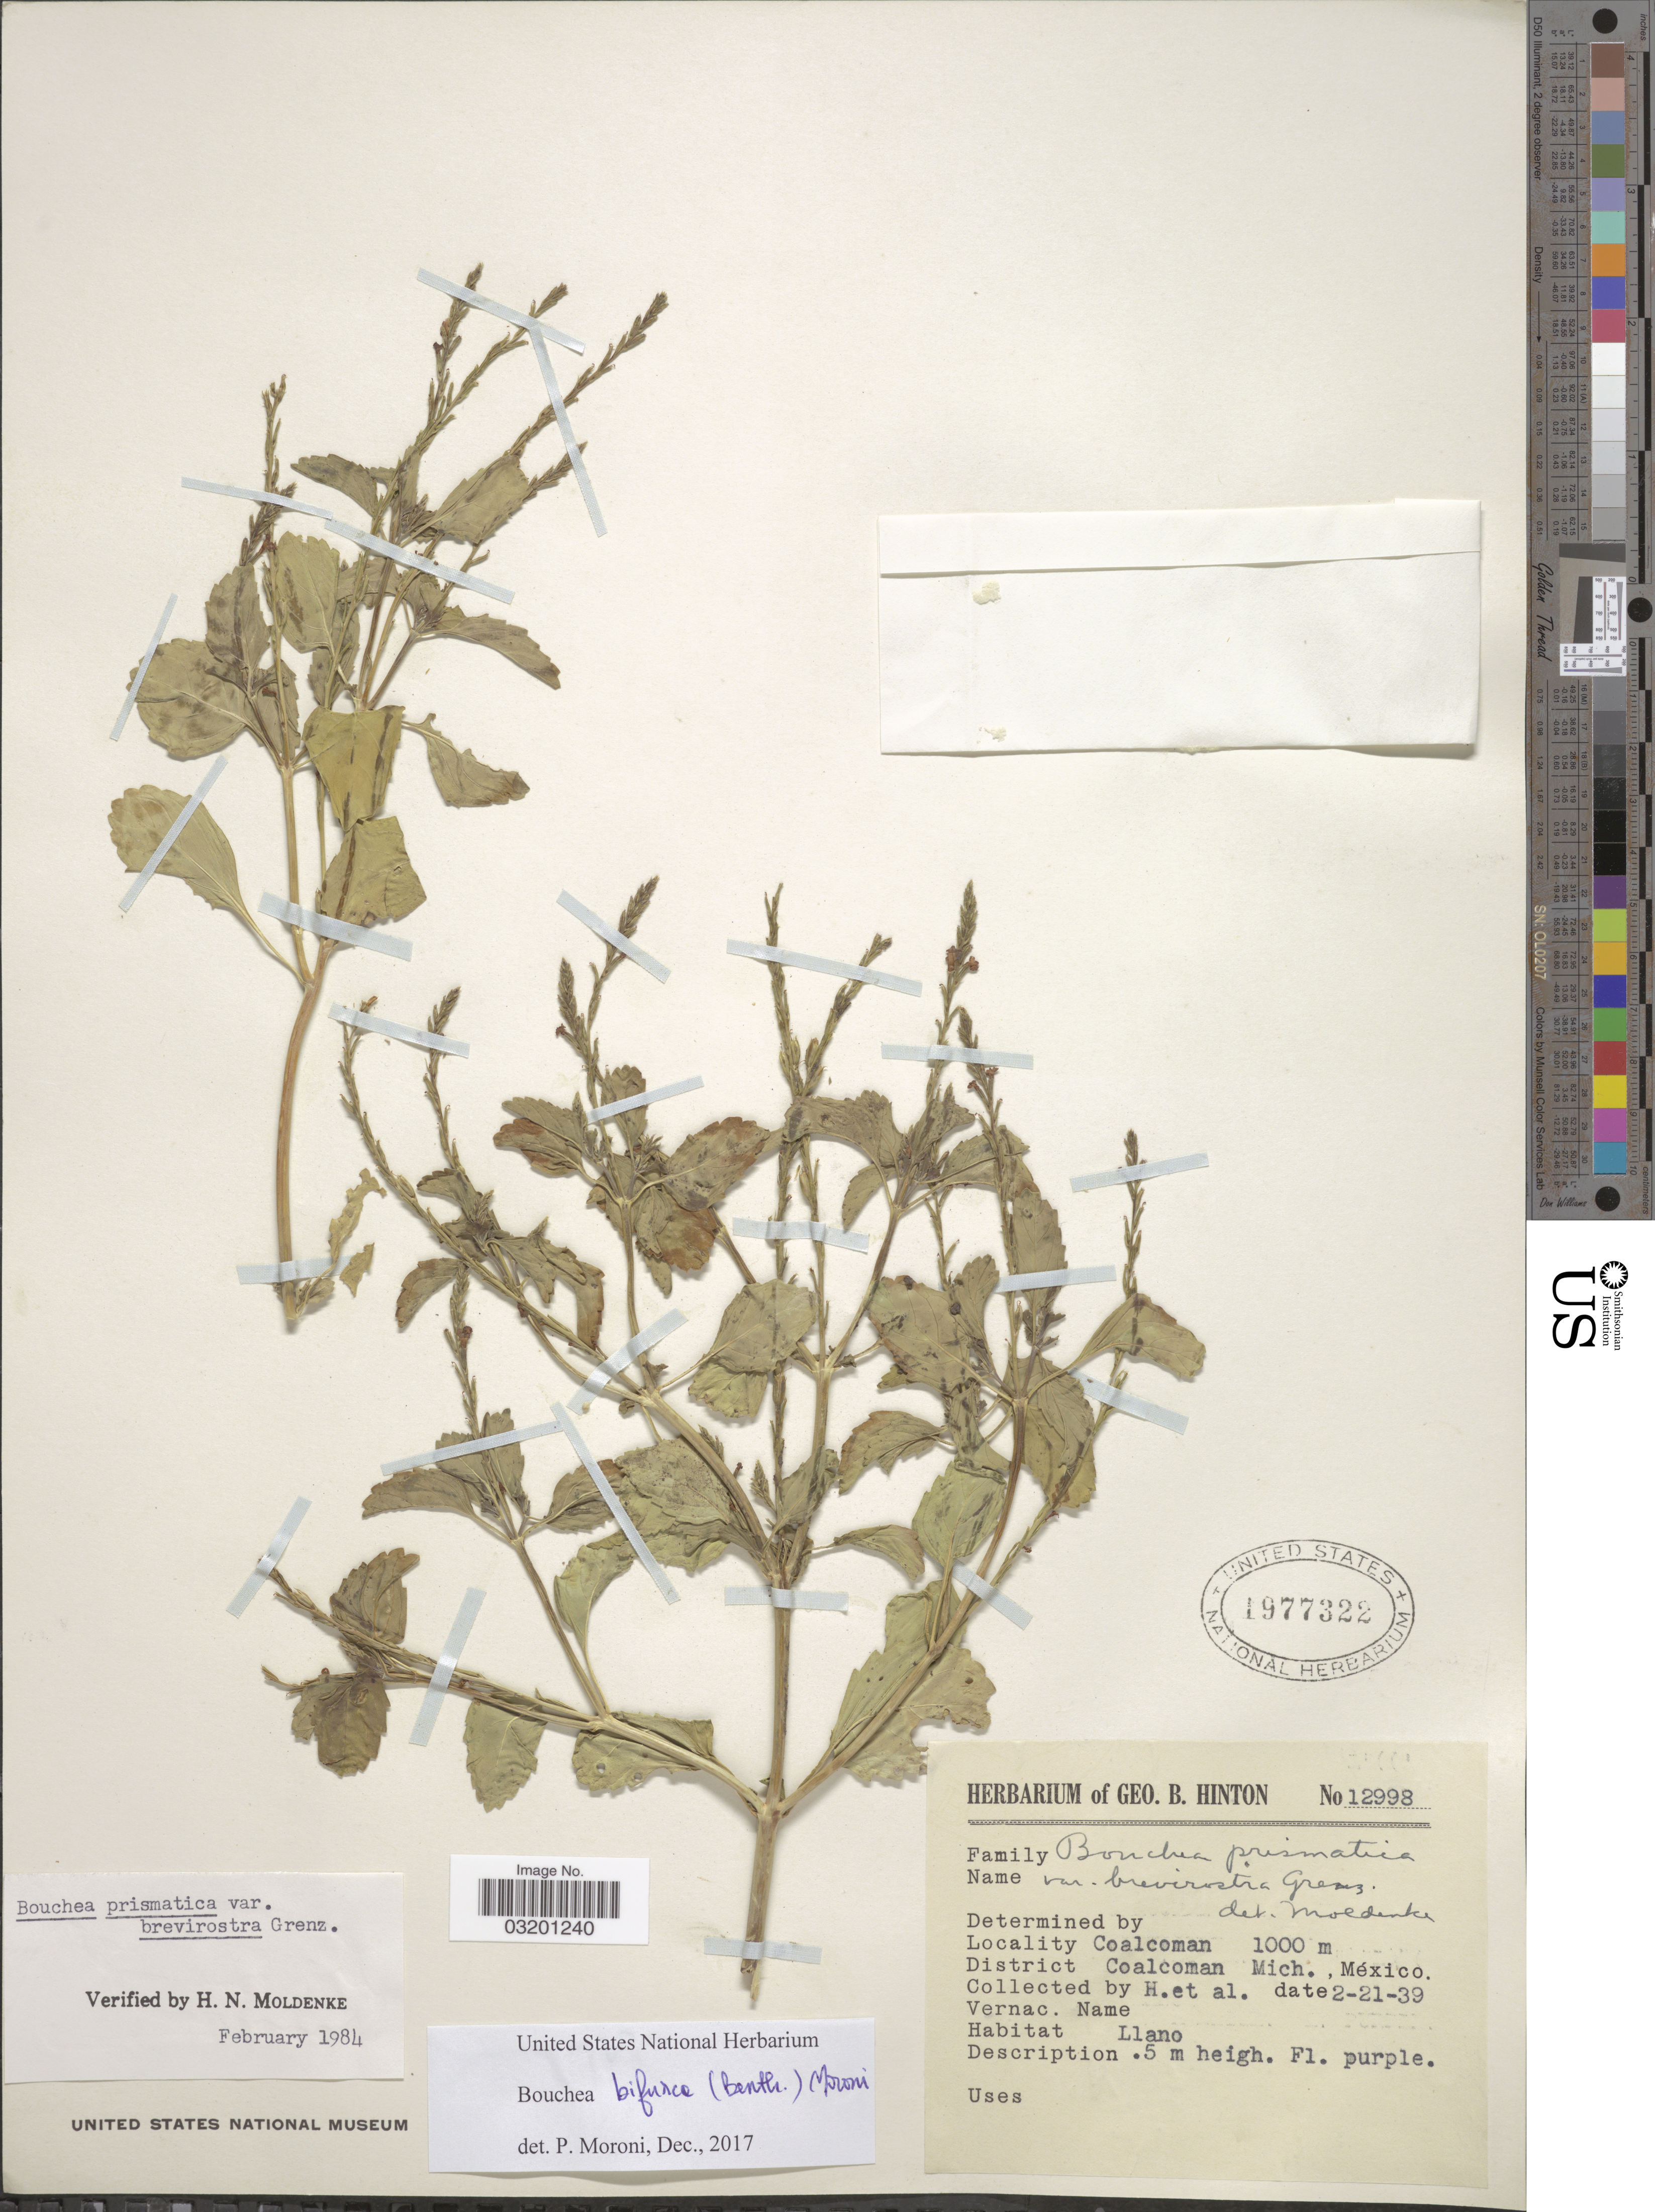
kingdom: Plantae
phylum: Tracheophyta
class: Magnoliopsida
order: Lamiales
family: Verbenaceae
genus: Bouchea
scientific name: Bouchea bifurca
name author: (Benth.) P. Moroni & N. O'Leary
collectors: G. B. Hinton & et al.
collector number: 12998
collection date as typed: Transcribed d/m/y: 21/2/39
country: Mexico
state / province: Michoacán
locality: Coalcoman. District Coalcoman, Mich. Llano.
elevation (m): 1000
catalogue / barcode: US 1977322